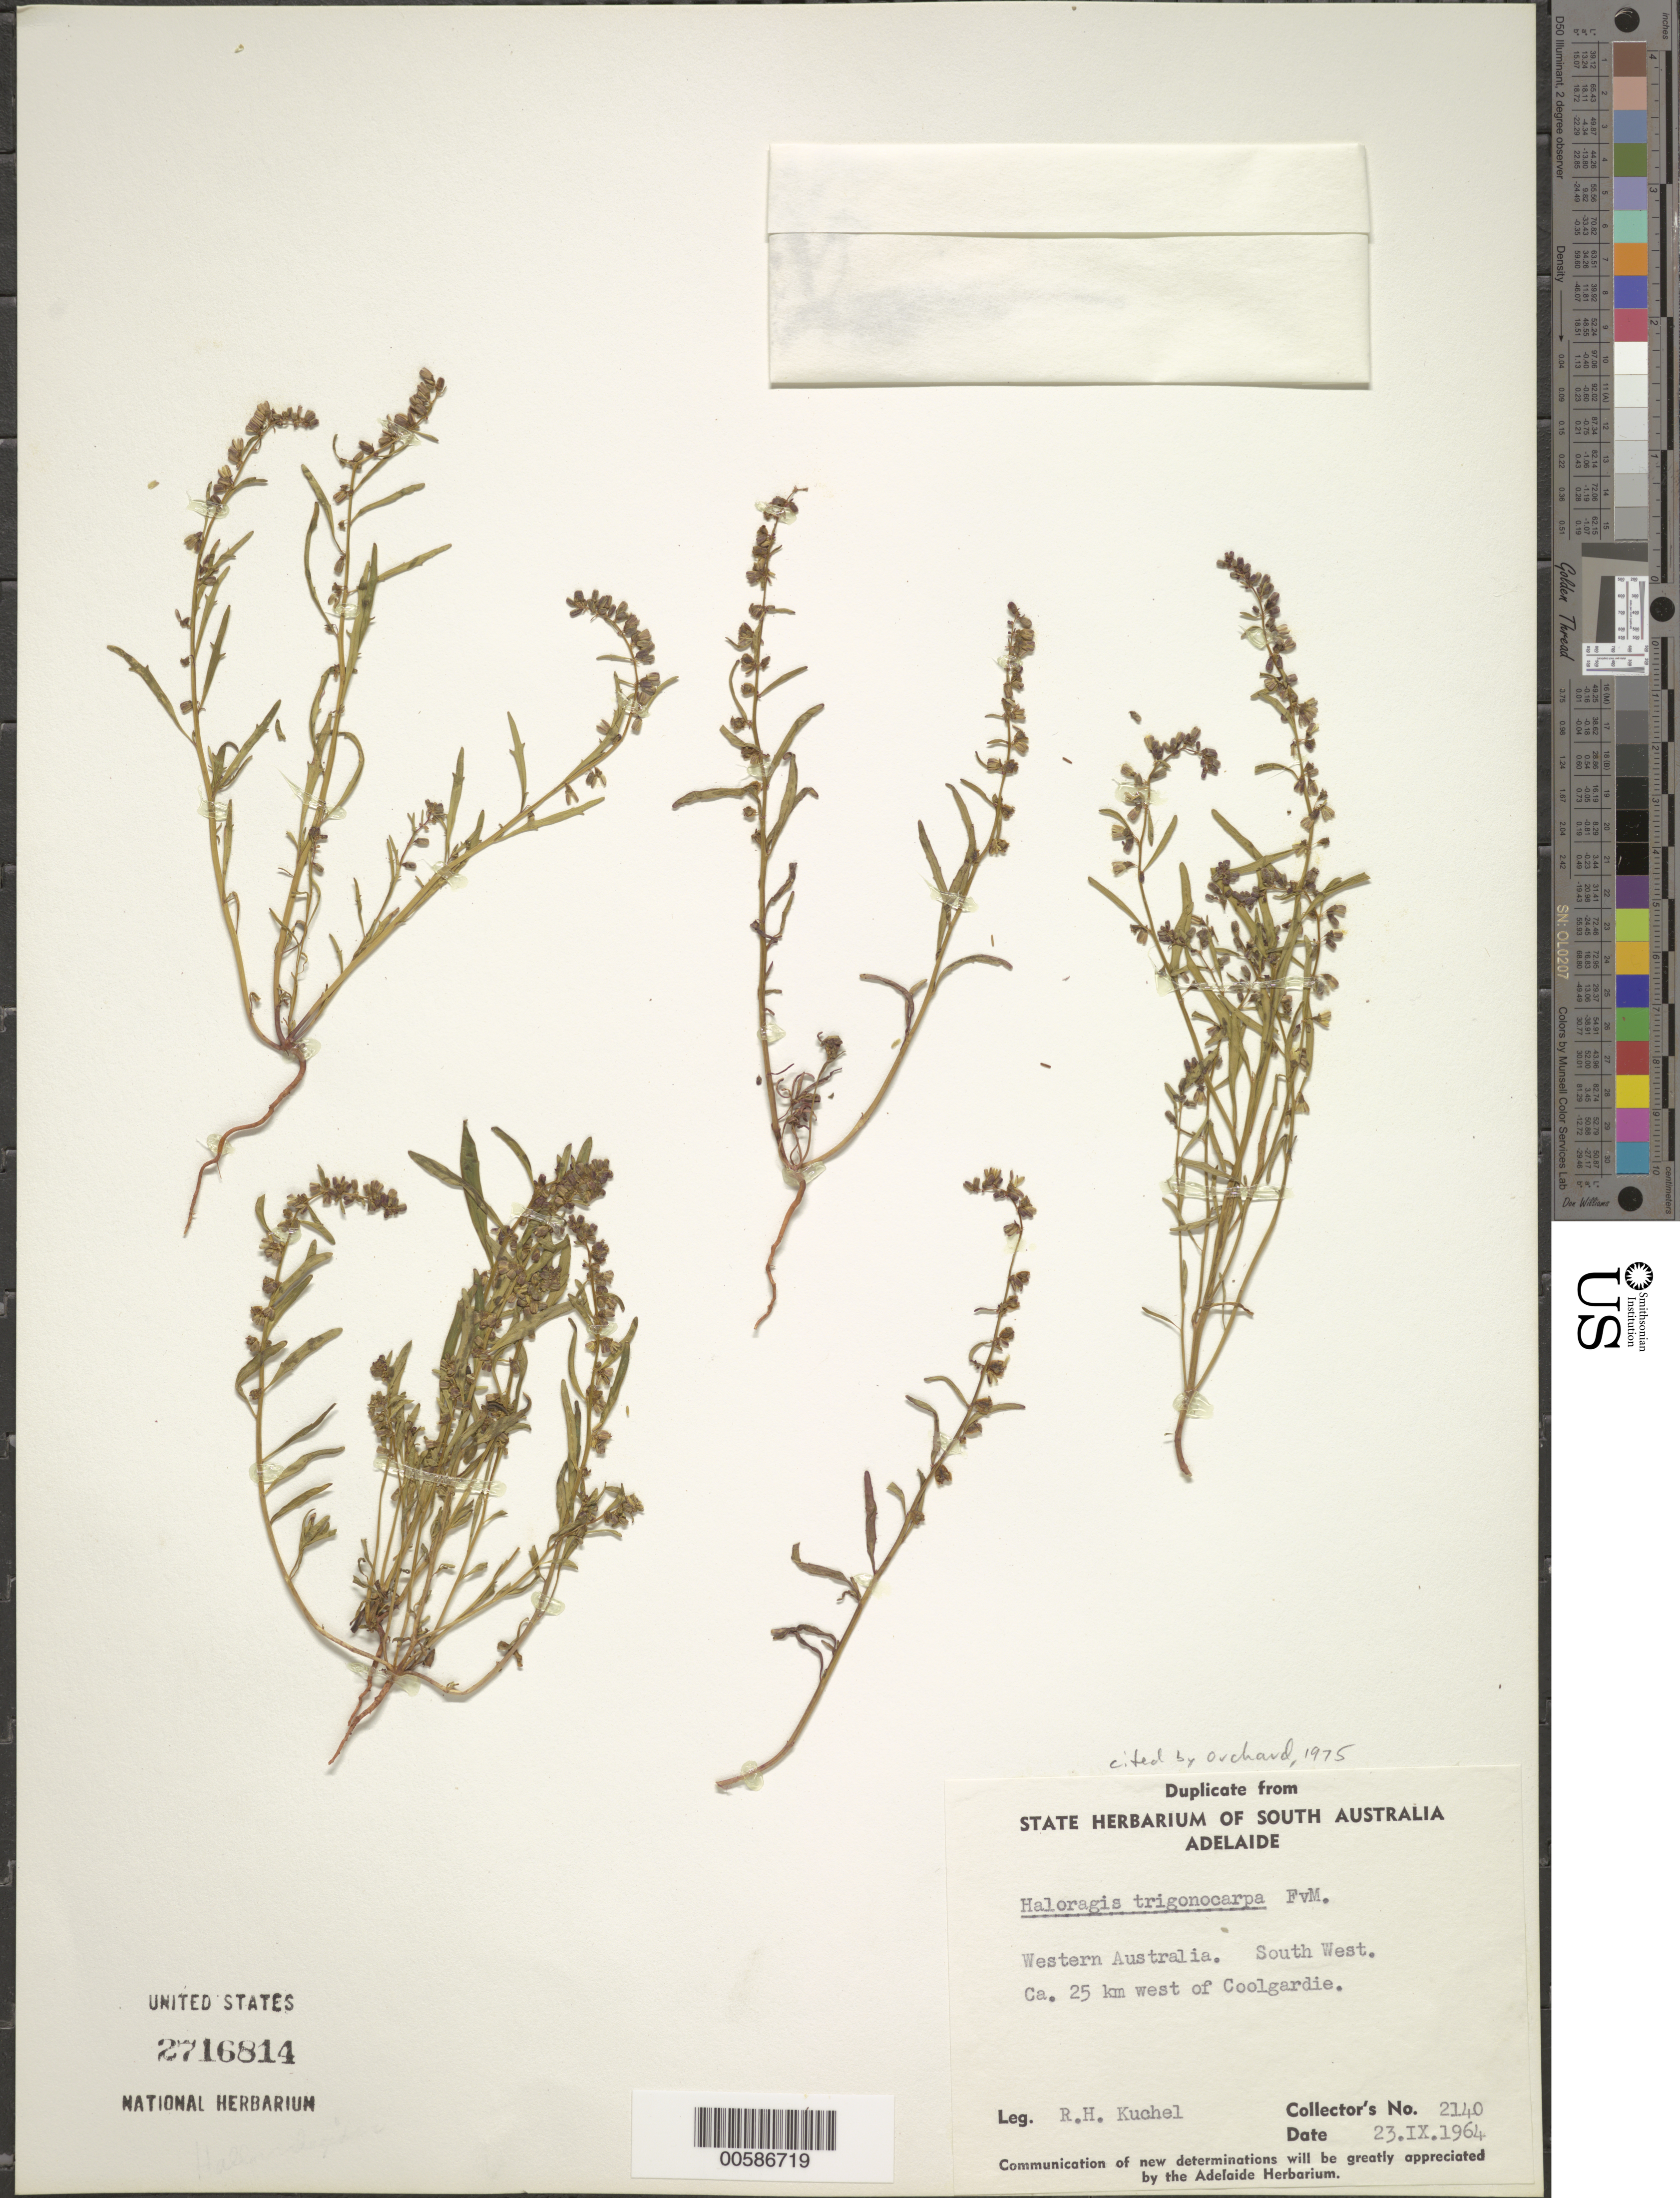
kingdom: Plantae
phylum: Tracheophyta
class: Magnoliopsida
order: Saxifragales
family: Haloragaceae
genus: Haloragis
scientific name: Haloragis trigonocarpa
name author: Fvm.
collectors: R. Kuchel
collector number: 2140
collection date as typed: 23 Sep 1964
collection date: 1964-09-23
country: Australia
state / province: Western Australia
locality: South West, W of Coolgardie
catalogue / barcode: US 2716814